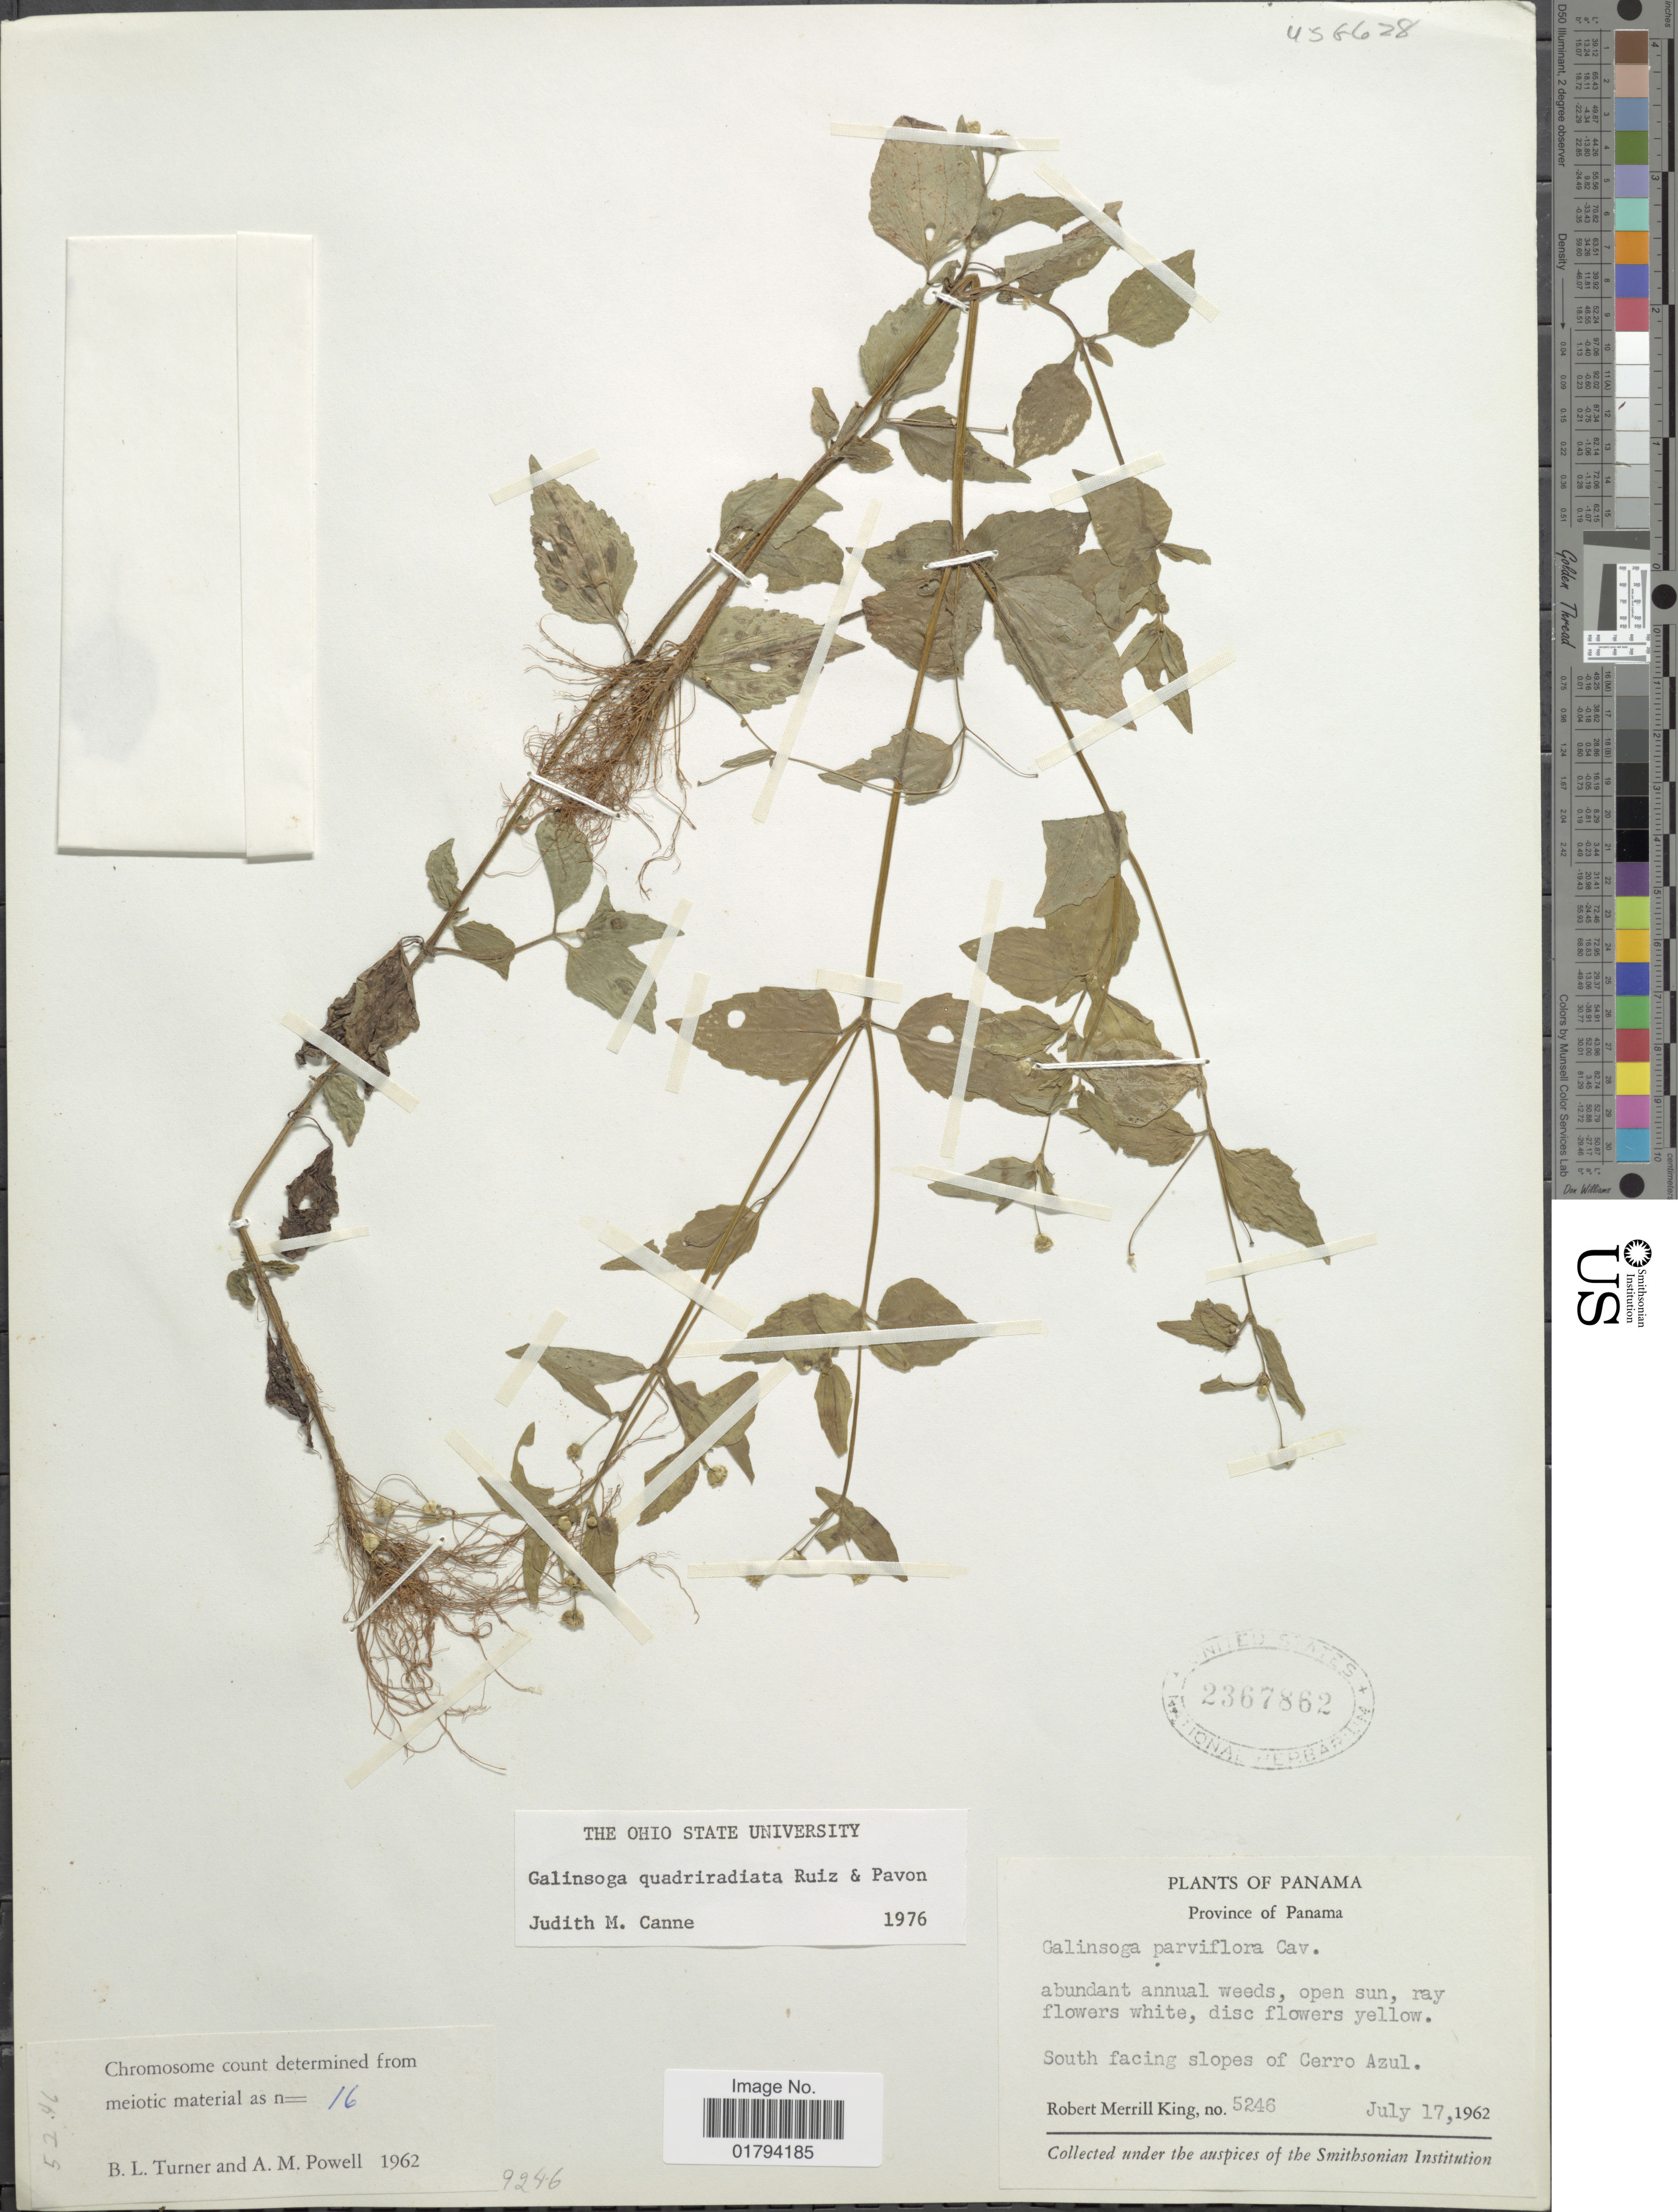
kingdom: Plantae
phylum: Tracheophyta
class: Magnoliopsida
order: Asterales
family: Asteraceae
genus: Galinsoga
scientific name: Galinsoga quadriradiata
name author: Ruiz & Pav.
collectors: R. M. King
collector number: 5246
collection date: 1962-07-17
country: Panama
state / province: Panamá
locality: South facing slopes of Cerro Azul.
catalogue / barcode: US 2367862